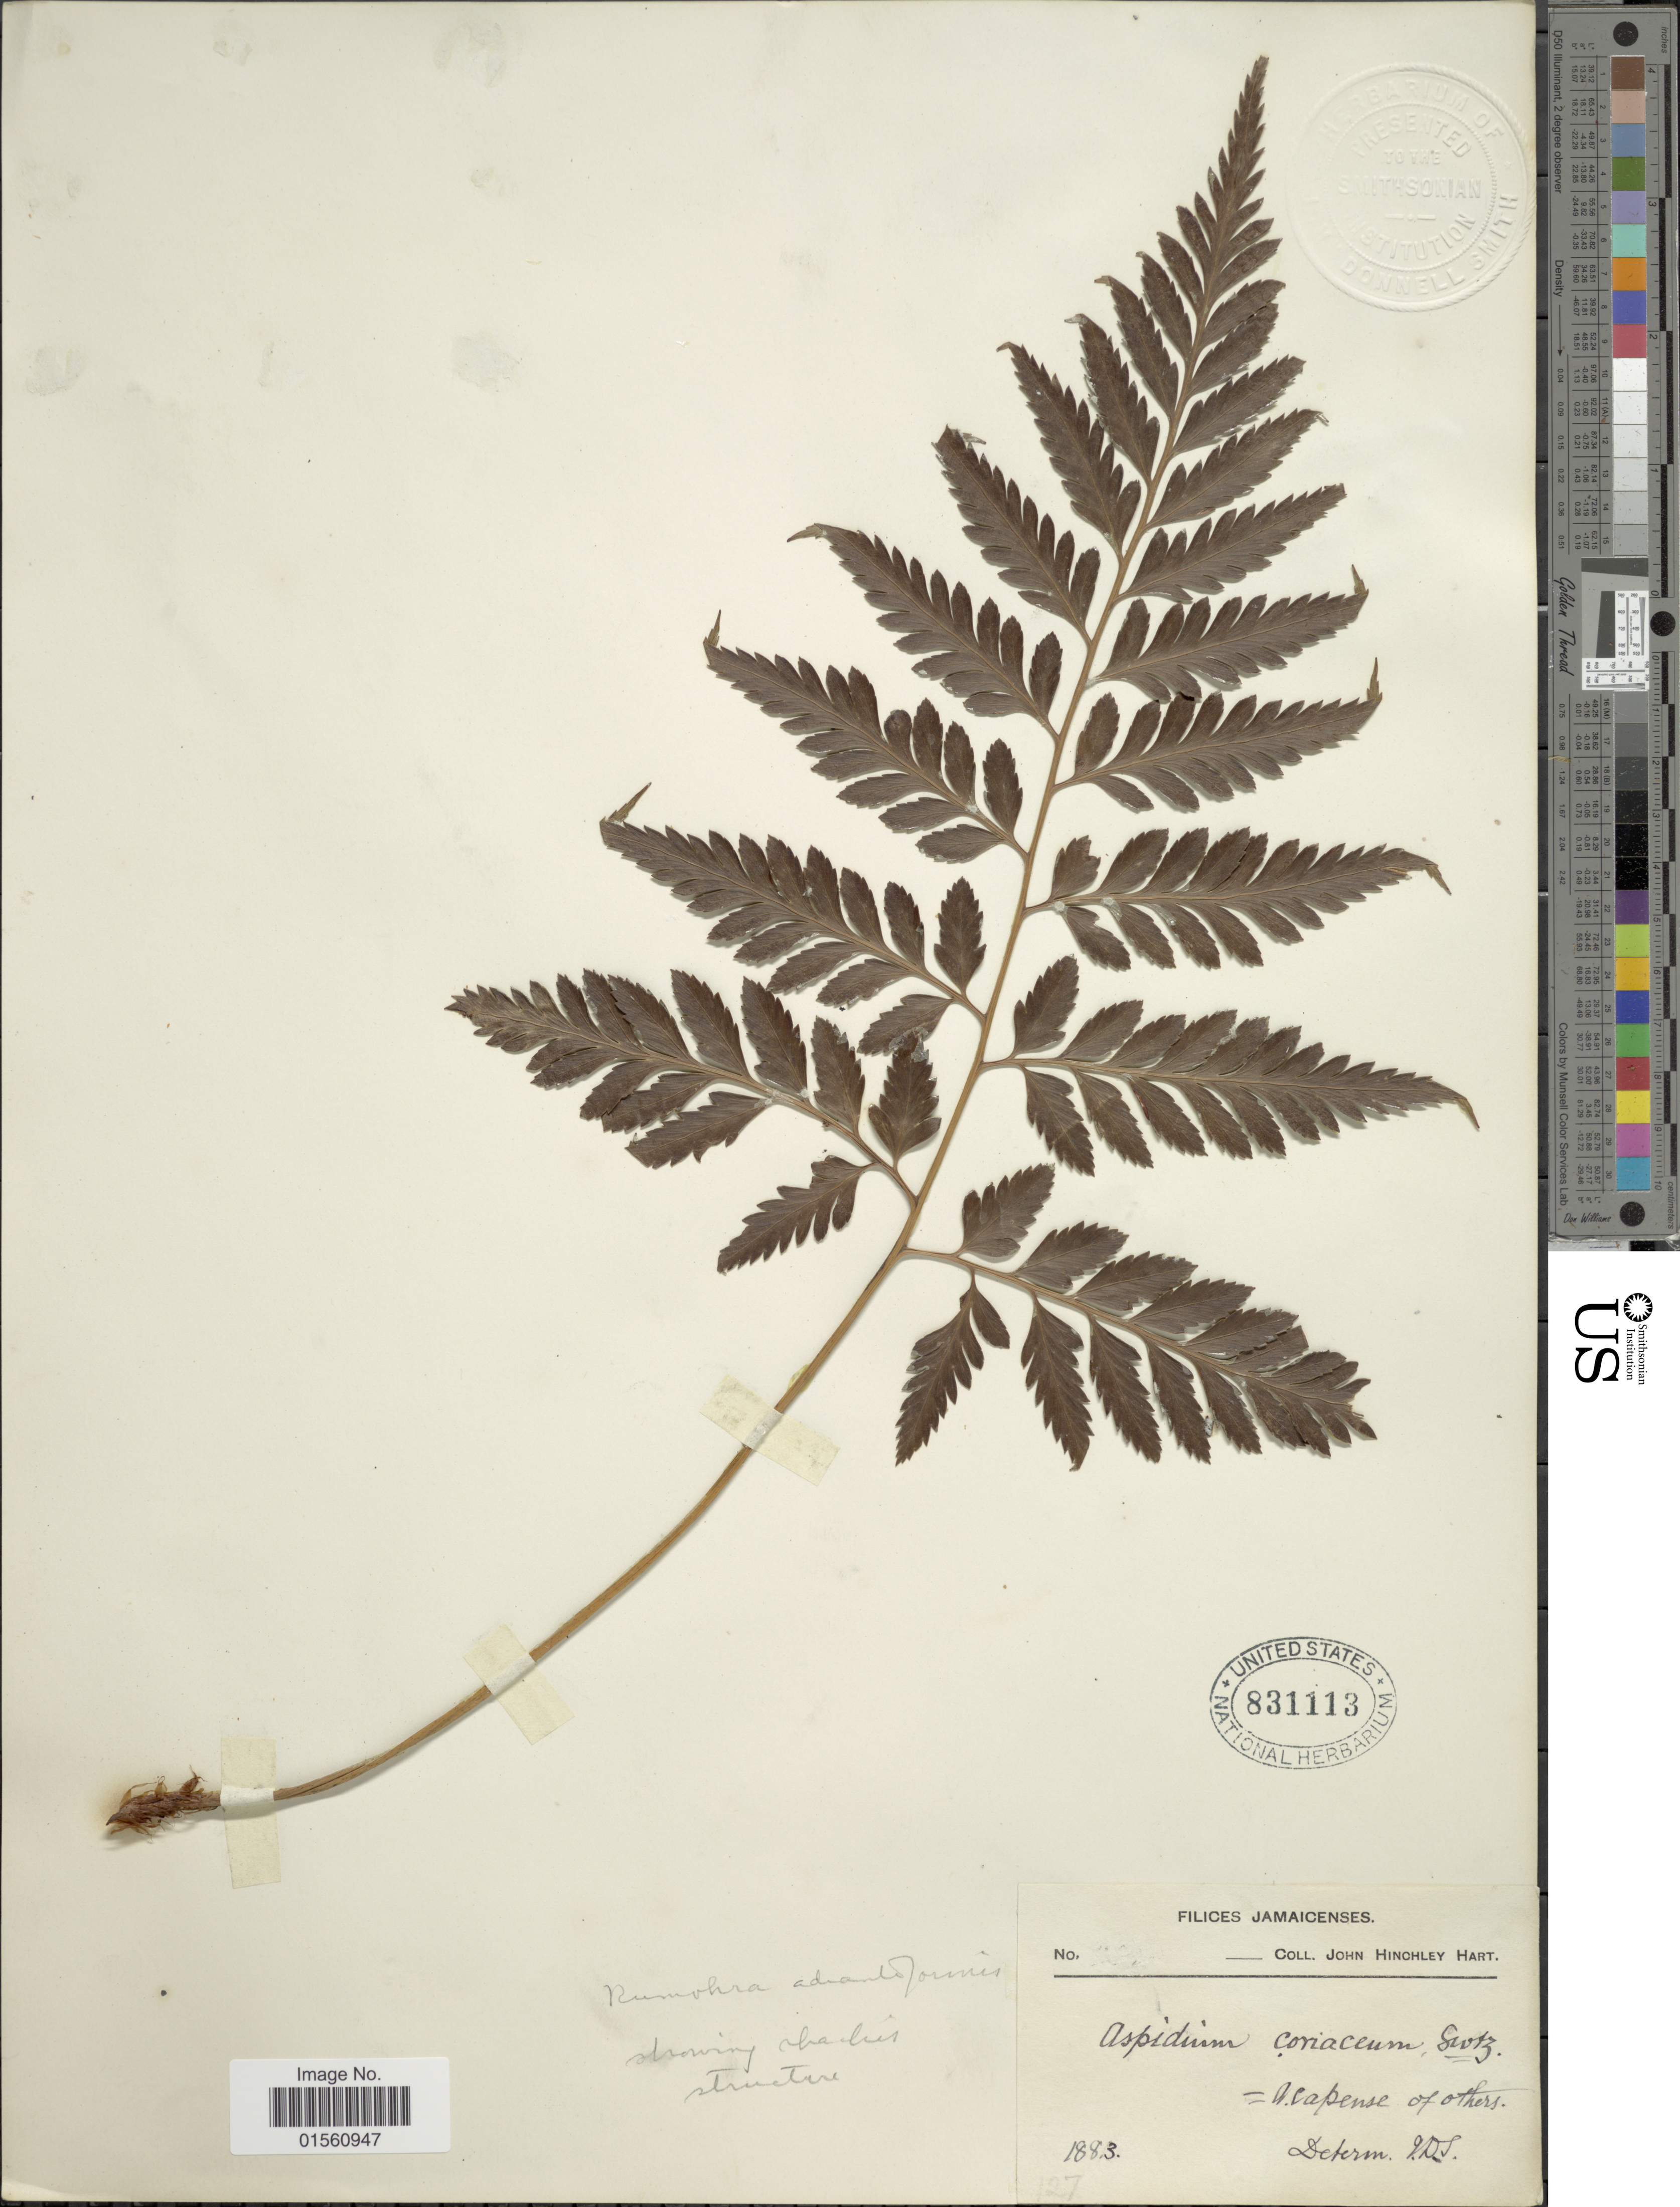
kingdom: Plantae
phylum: Tracheophyta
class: Polypodiopsida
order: Polypodiales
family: Dryopteridaceae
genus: Rumohra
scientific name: Rumohra adiantiformis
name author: (G. Forst.) Ching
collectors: J. H. Hart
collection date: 1883-03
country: Jamaica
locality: Jamaicenses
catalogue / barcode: US 831113